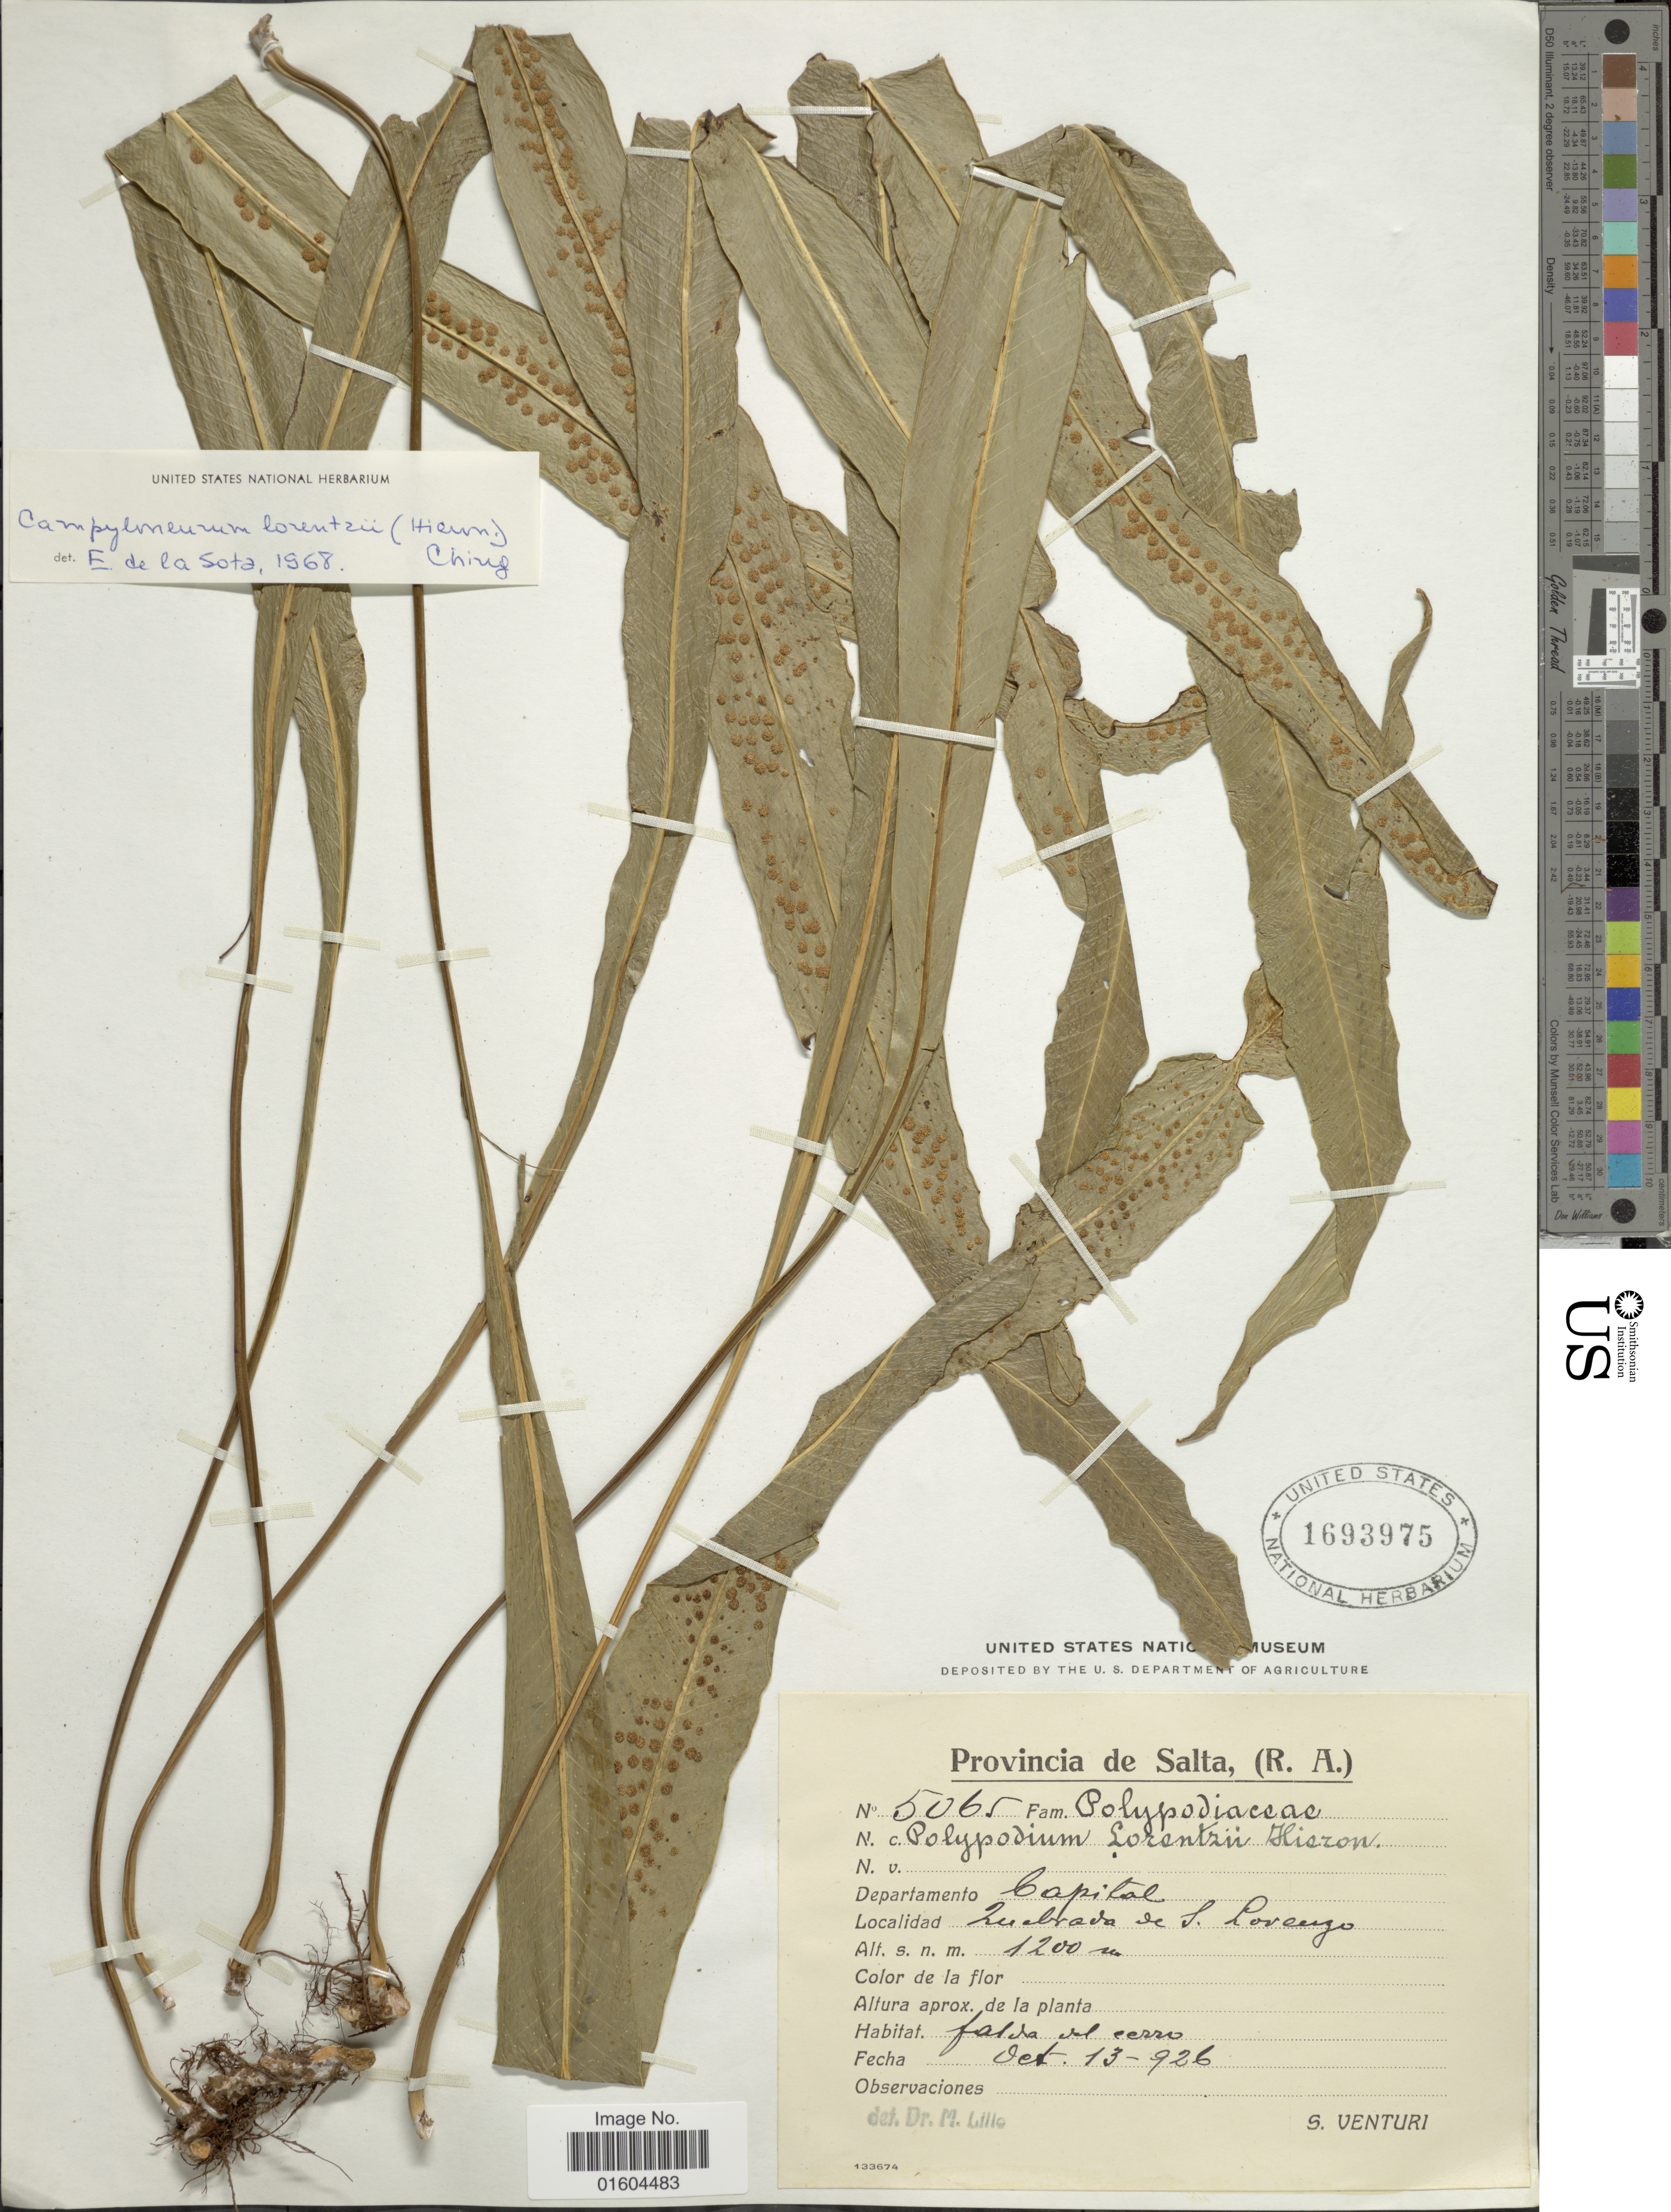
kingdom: Plantae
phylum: Tracheophyta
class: Polypodiopsida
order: Polypodiales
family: Polypodiaceae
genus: Campyloneurum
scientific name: Campyloneurum lorentzii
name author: (Hieron.) Ching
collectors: S. Venturi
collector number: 5065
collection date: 1926-10-13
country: Argentina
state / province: Salta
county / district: Capital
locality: Quebrada de S. Lorenzo.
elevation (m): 1200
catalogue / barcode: US 1693975